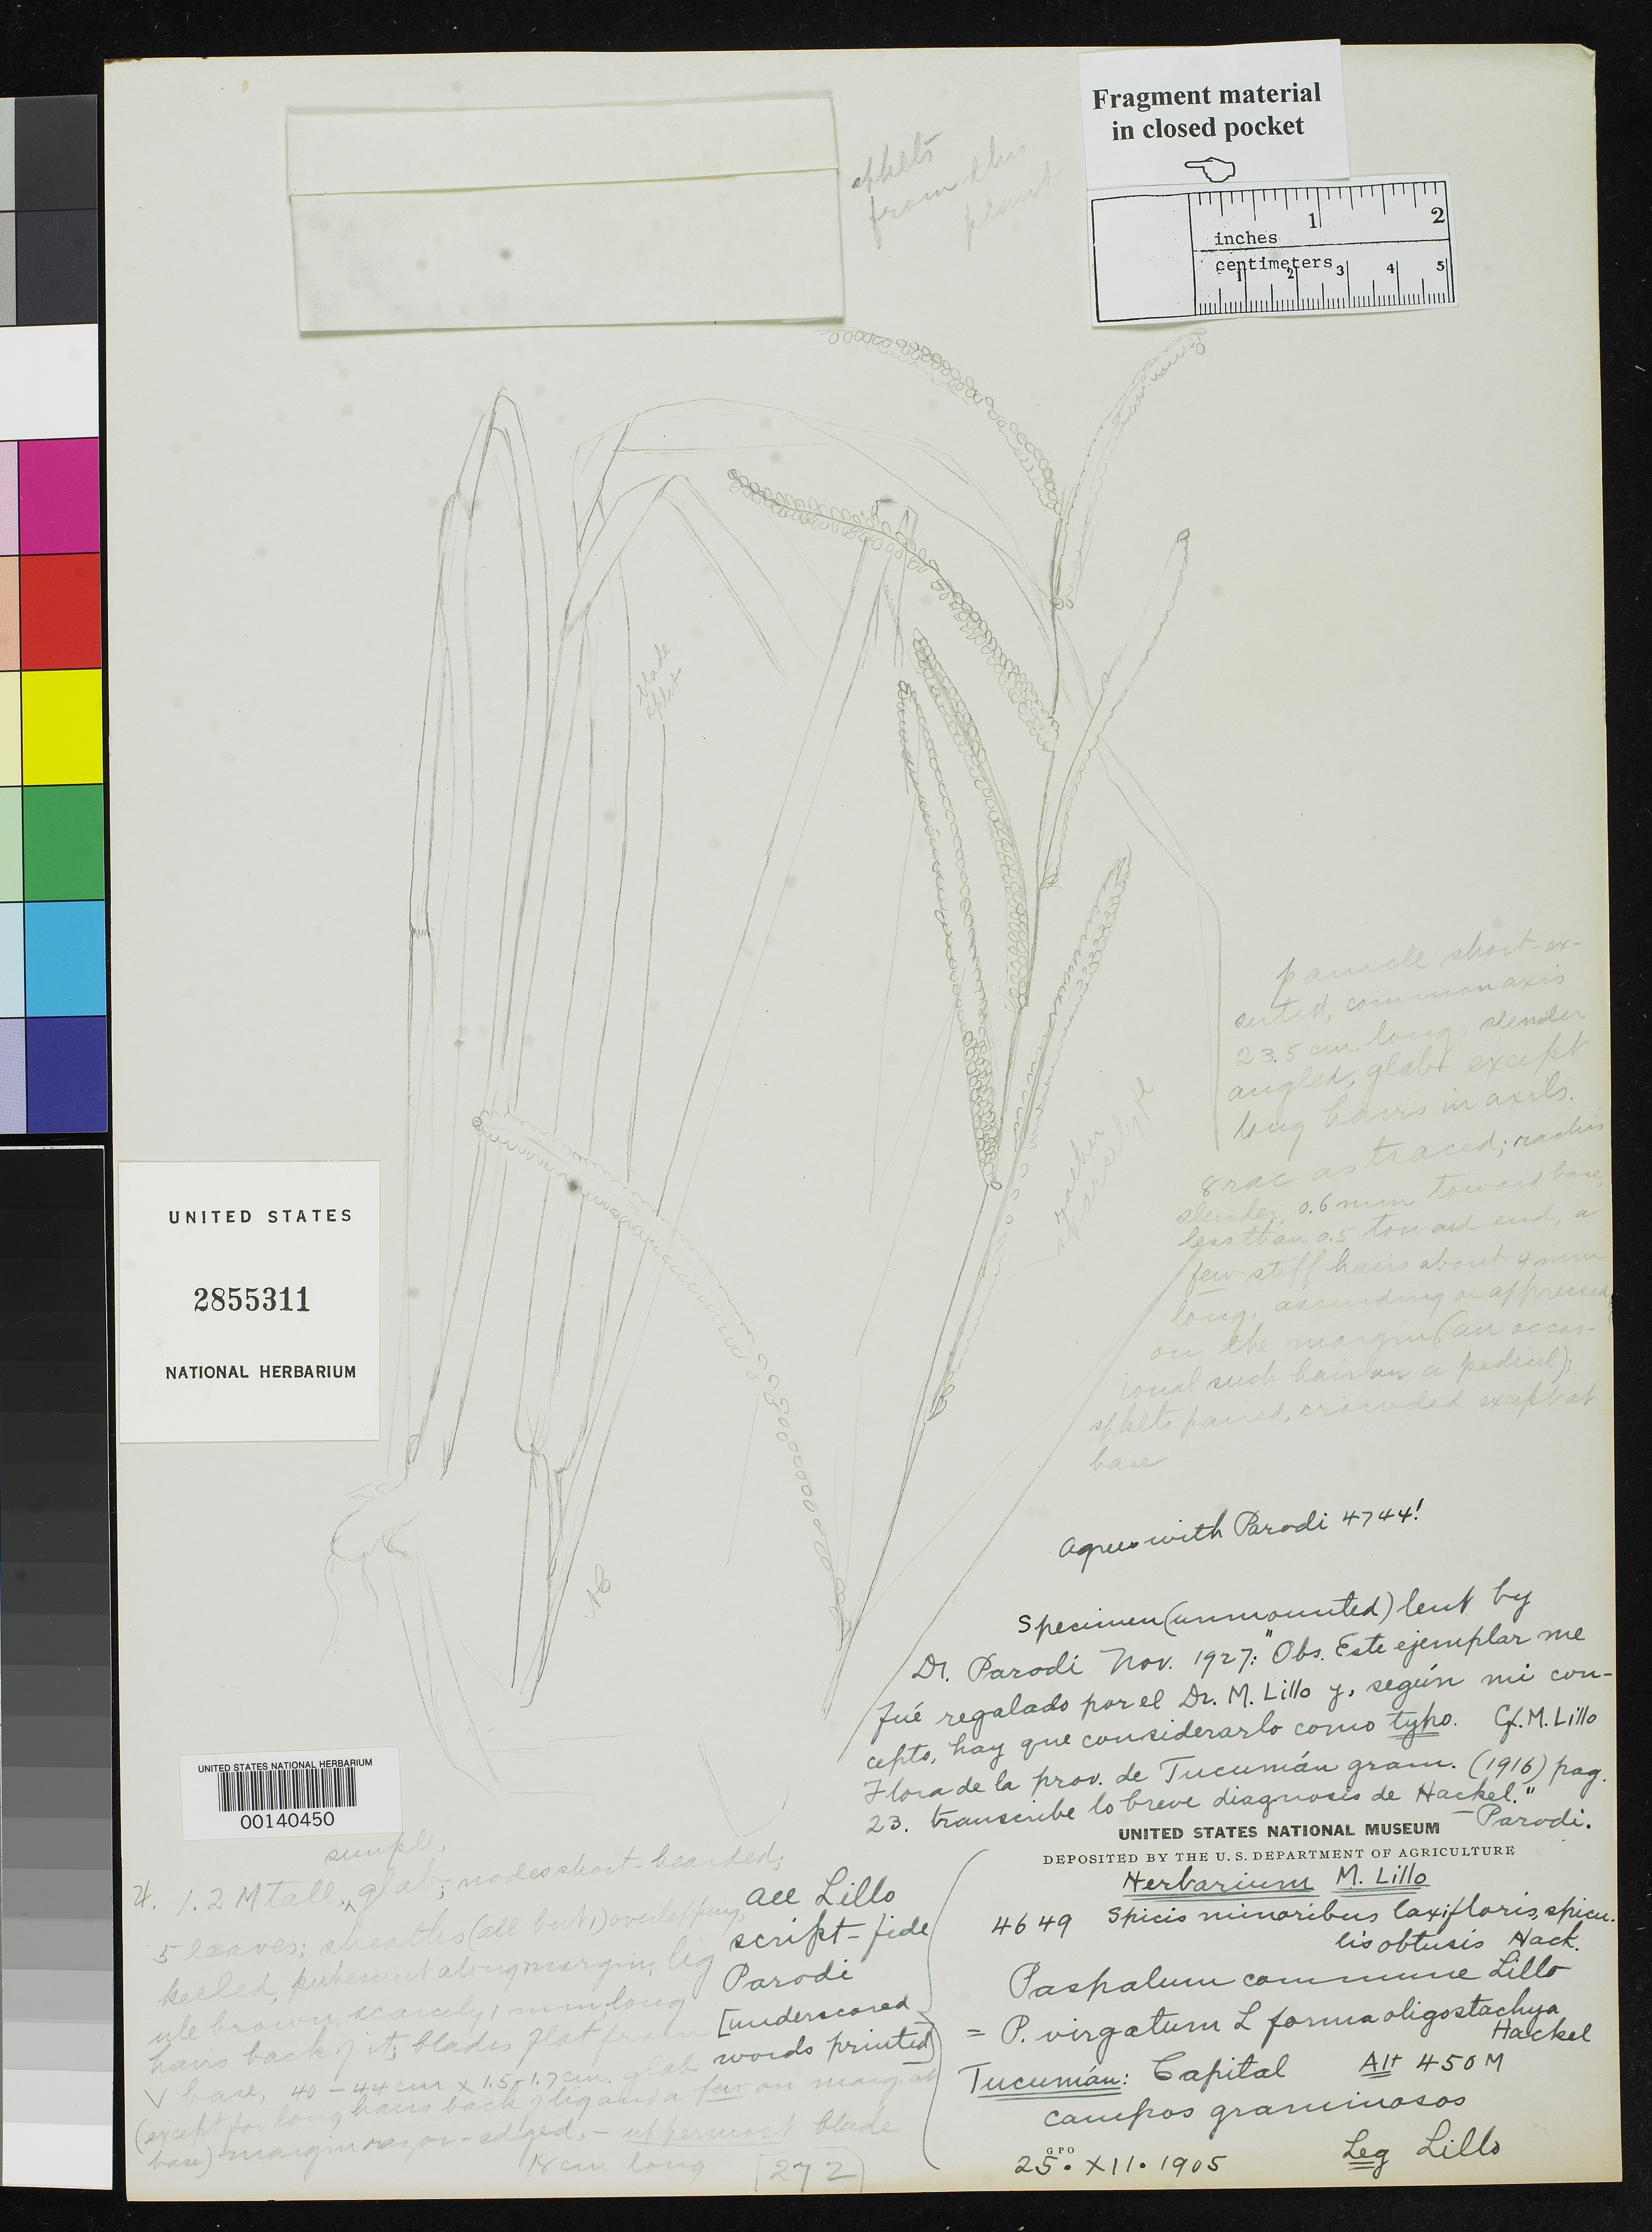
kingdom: Plantae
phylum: Tracheophyta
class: Liliopsida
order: Poales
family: Poaceae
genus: Paspalum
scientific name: Paspalum commune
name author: Lillo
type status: Type Fragment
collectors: M. Lillo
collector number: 4649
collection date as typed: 25 Dec 1905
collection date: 1905-12-25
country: Argentina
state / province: Tucumán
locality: San Miguel de Tucuman.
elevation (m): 450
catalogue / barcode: US 2855311